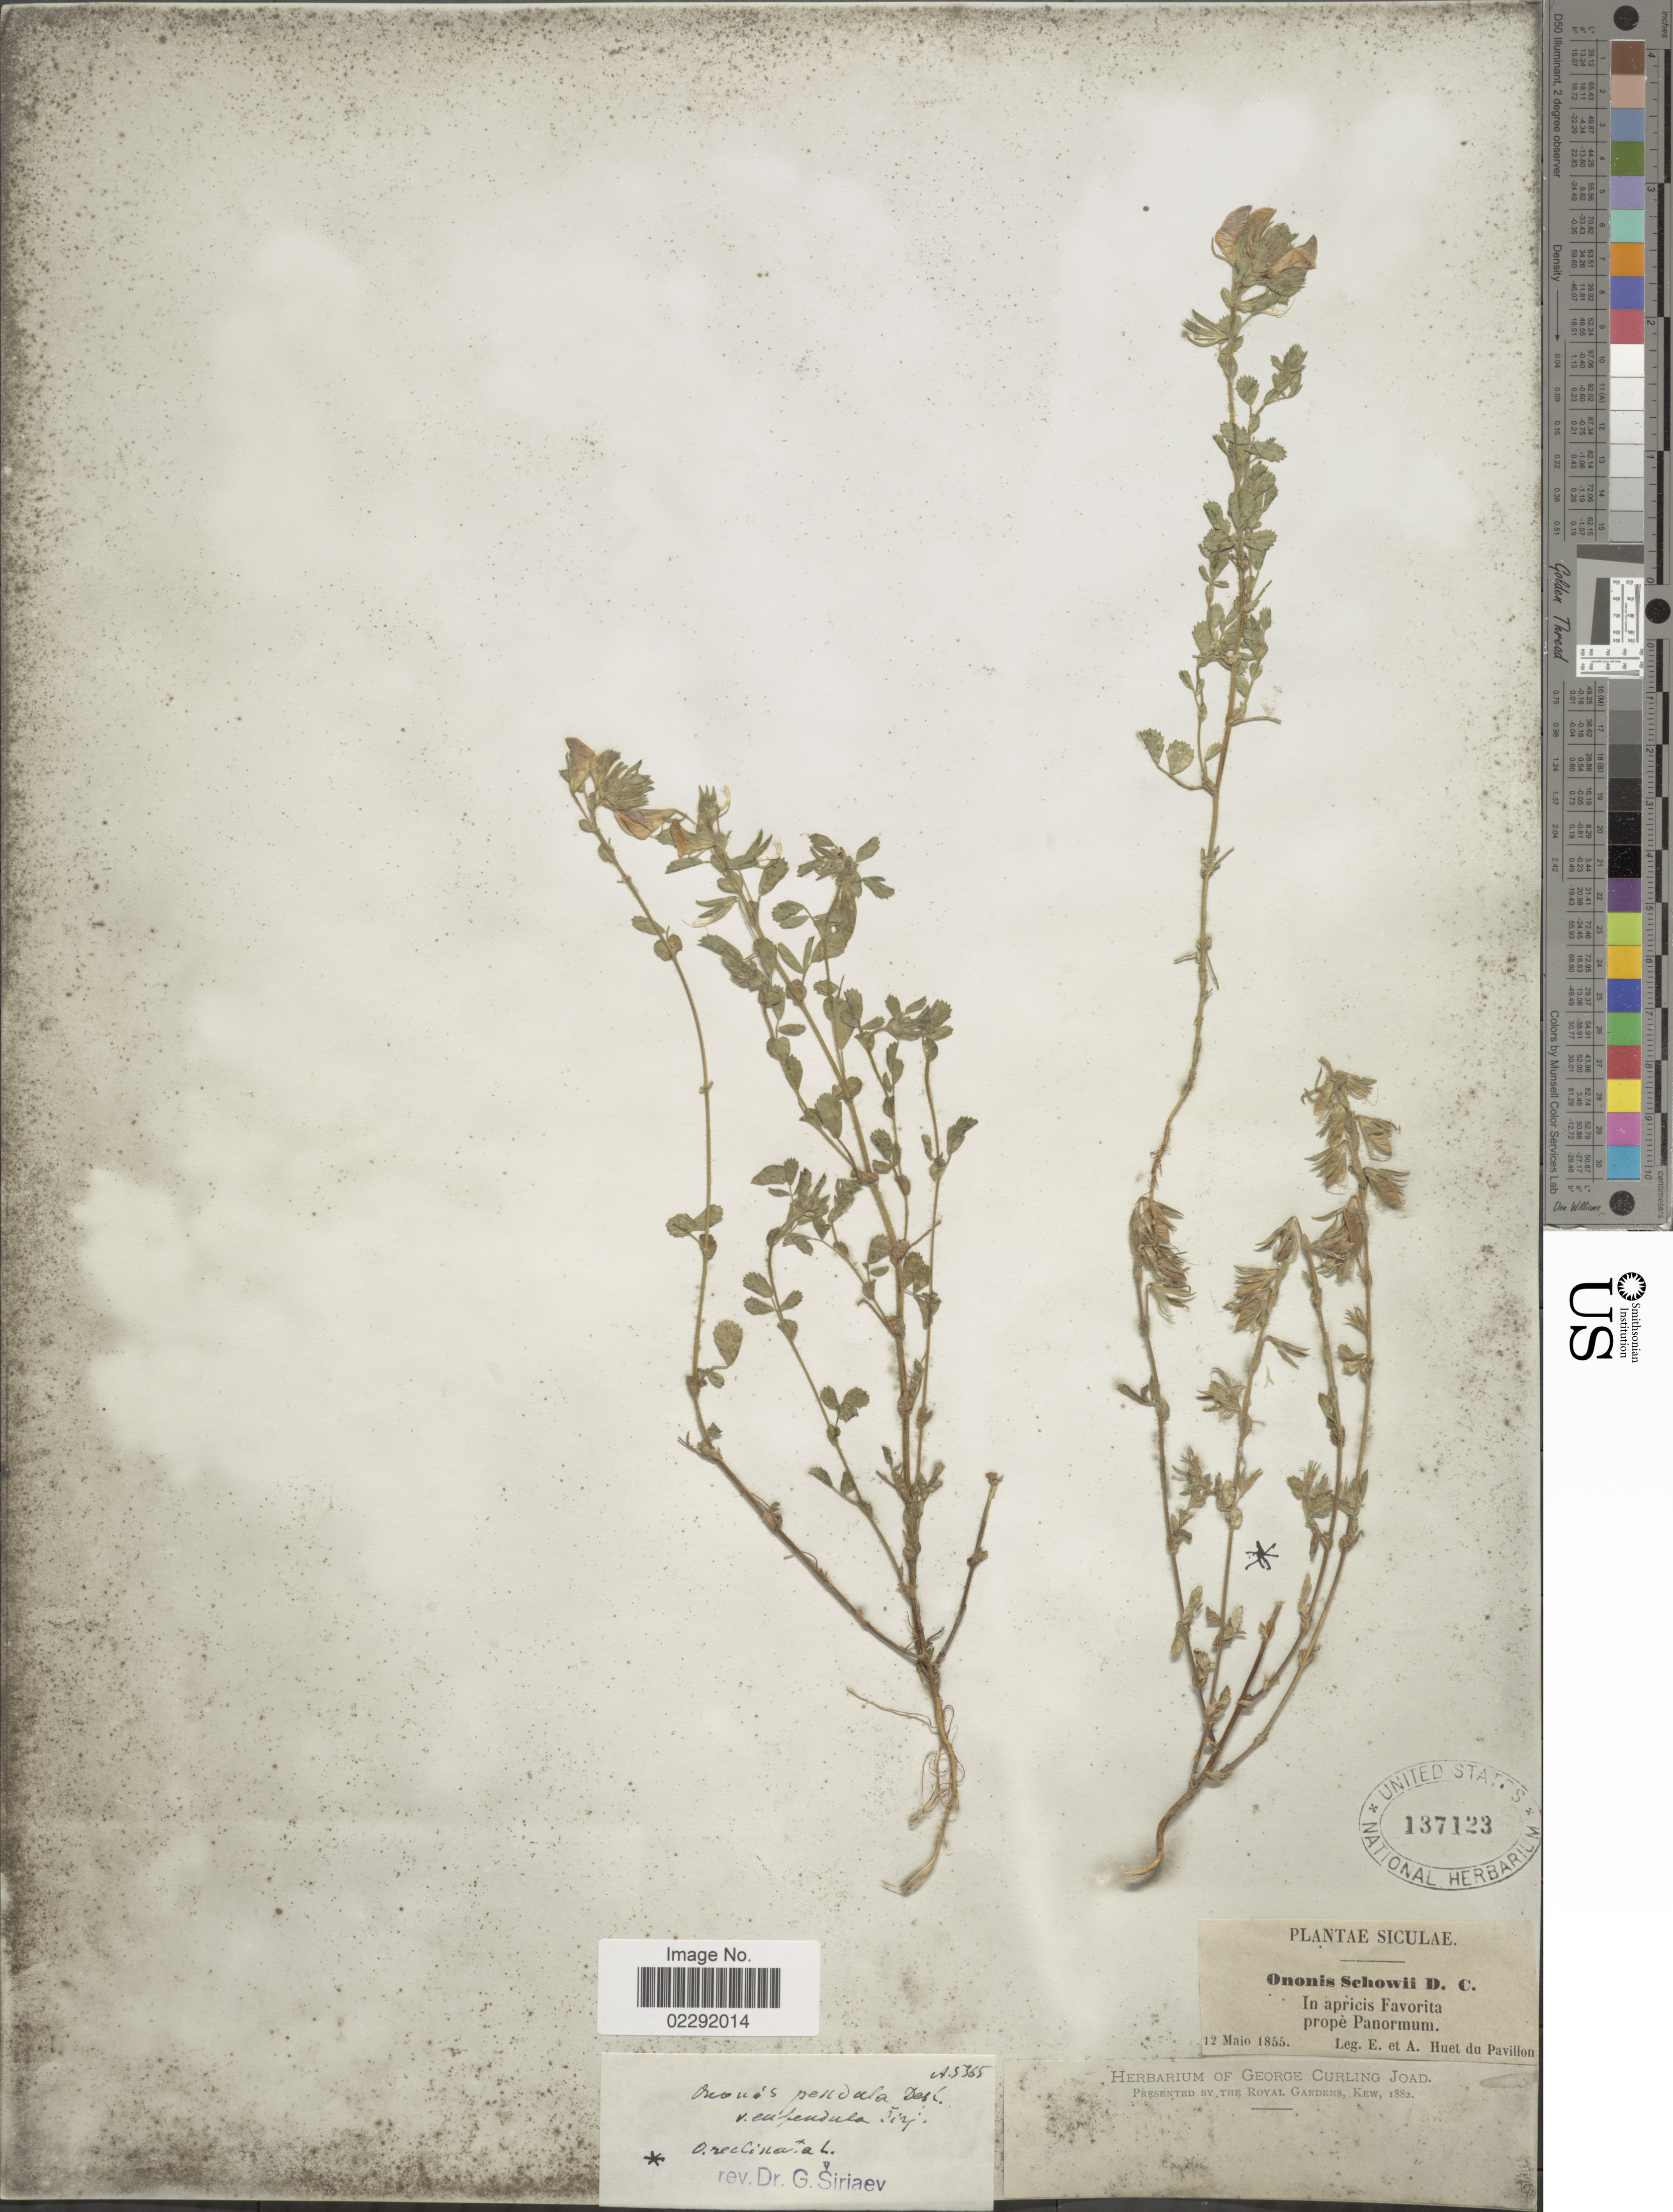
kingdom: Plantae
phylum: Tracheophyta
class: Magnoliopsida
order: Fabales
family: Fabaceae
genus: Ononis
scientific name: Ononis pendula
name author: Desf.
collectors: E. Huet du Pavillon & E. Huet du Pavillon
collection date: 1855-05-12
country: Italy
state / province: Siciliana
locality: Siculae, in apricis Favorita prope Panorum.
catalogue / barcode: US 137123